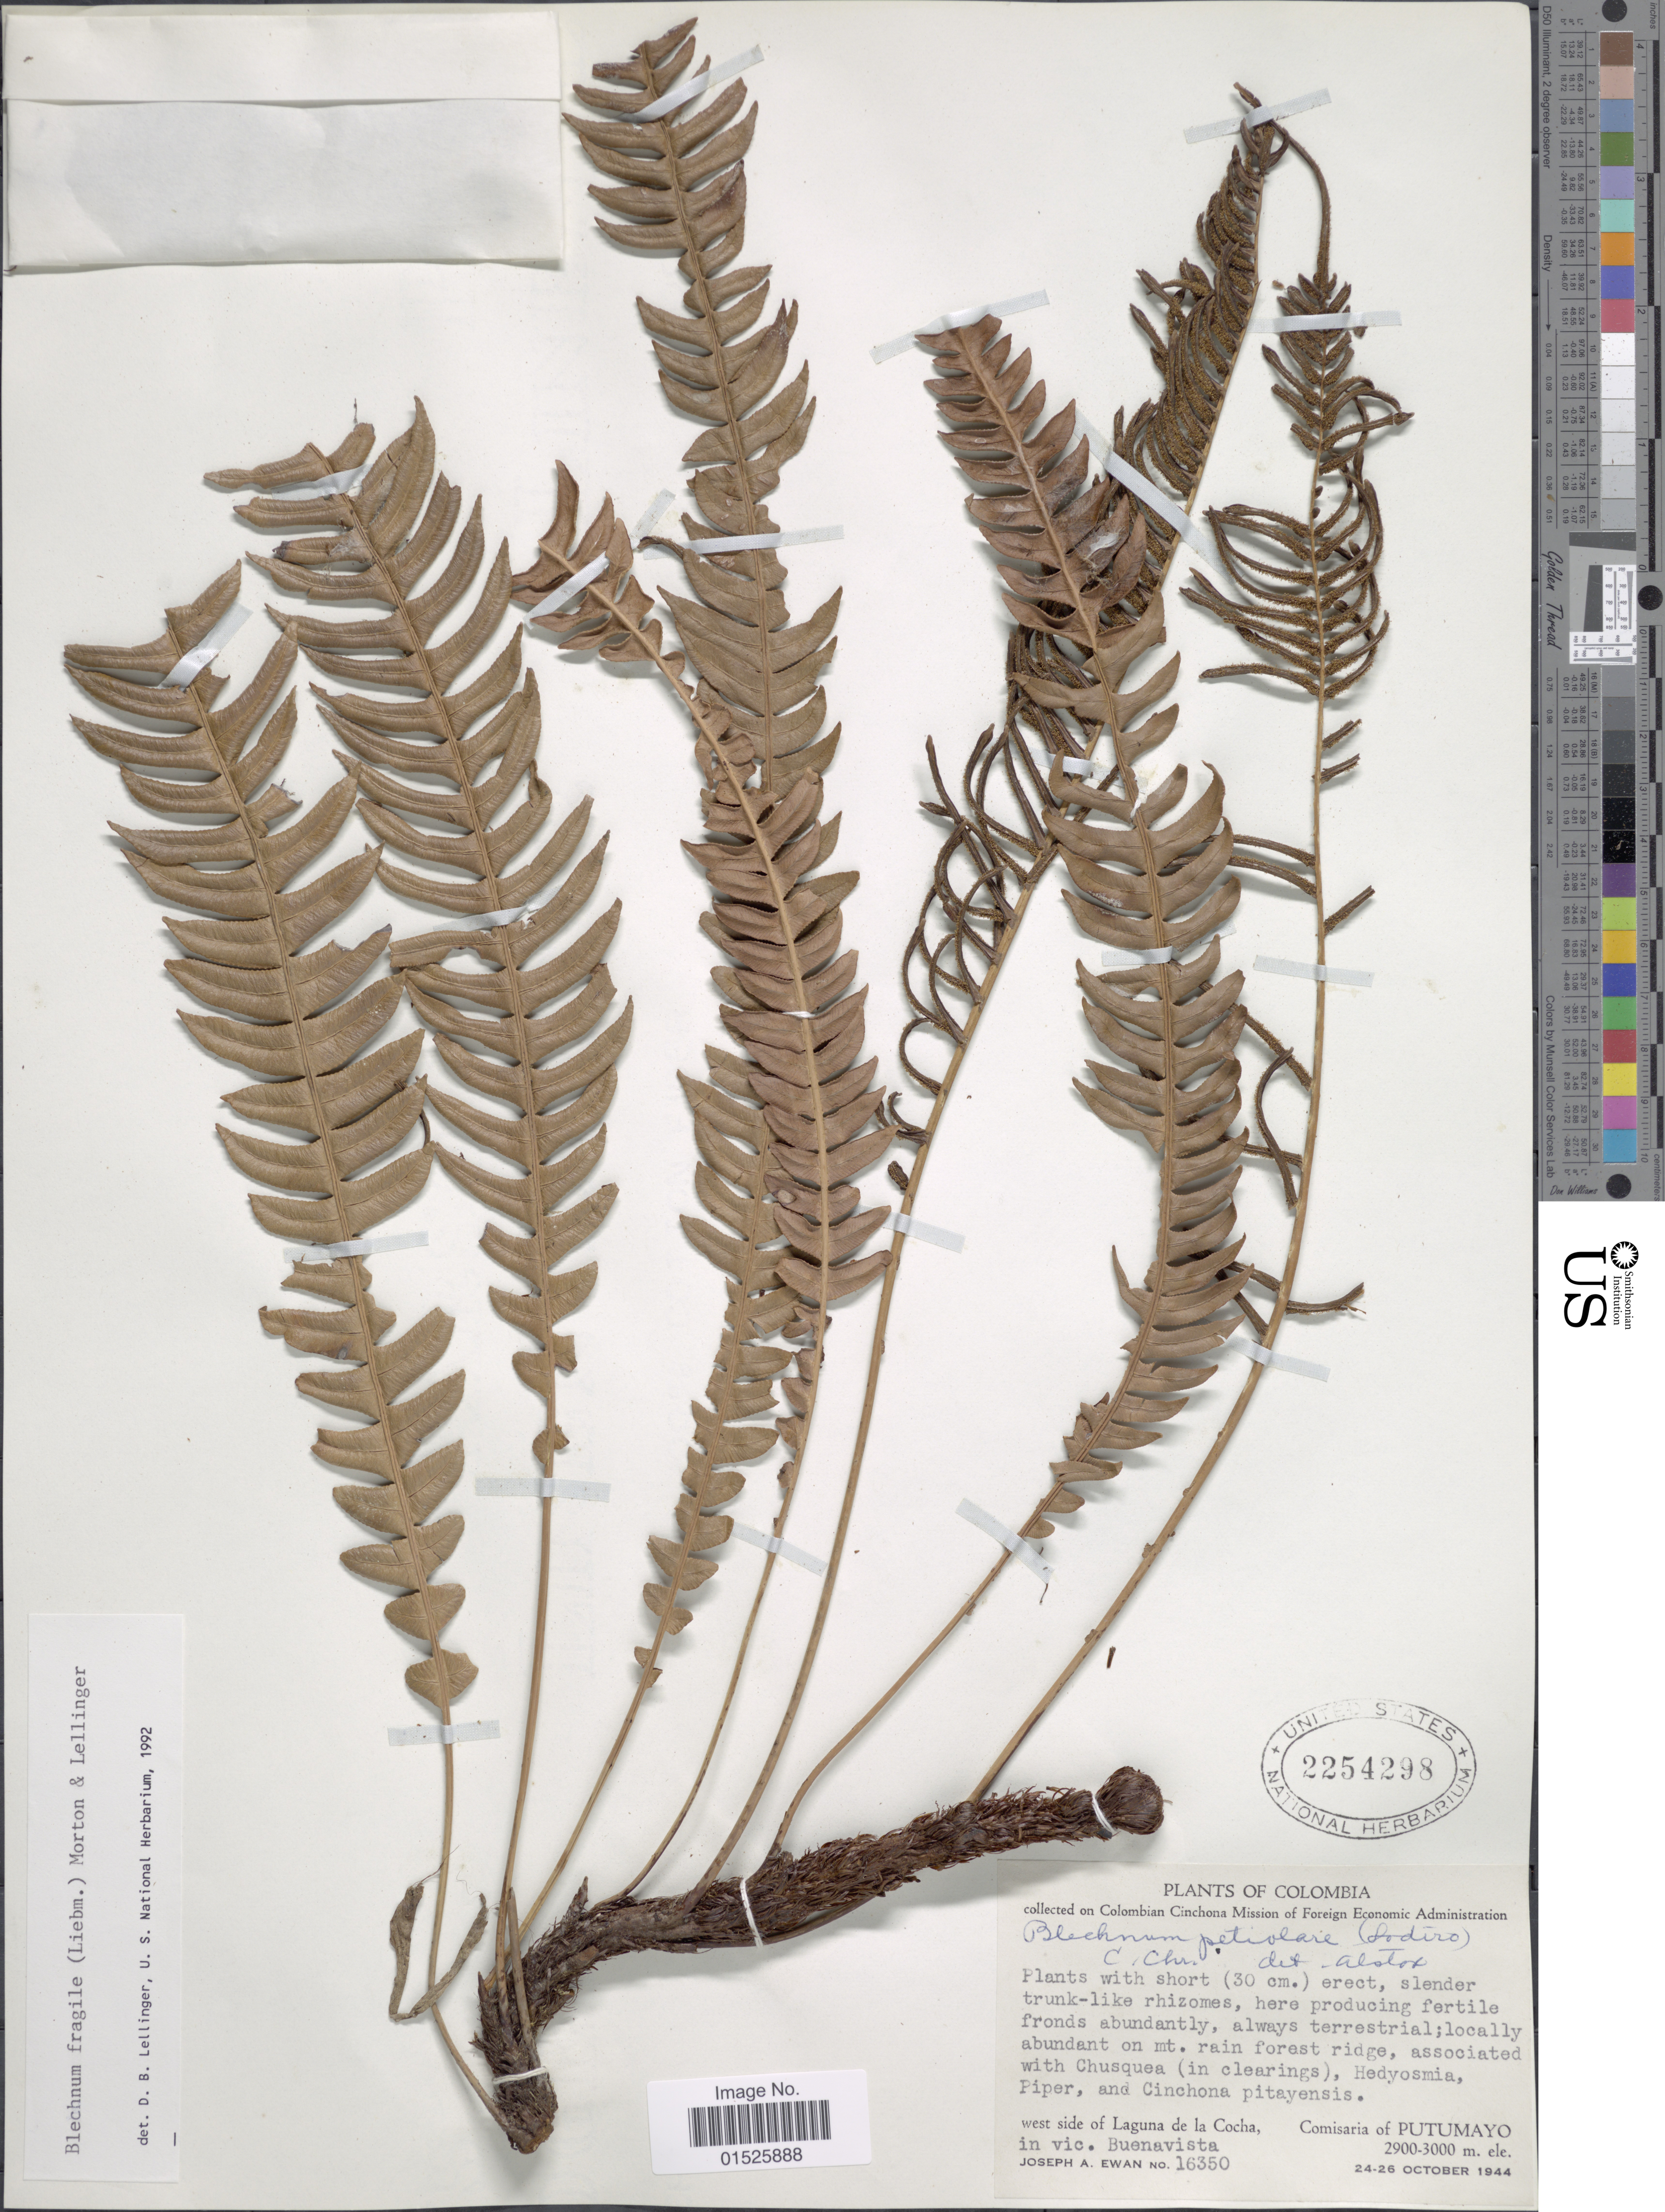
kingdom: Plantae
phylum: Tracheophyta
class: Polypodiopsida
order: Polypodiales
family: Blechnaceae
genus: Blechnum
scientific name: Blechnum fragile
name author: (Liebm.) C.V. Morton & Lellinger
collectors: J. A. Ewan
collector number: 16350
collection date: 1944-10-24/1944-10-26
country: Colombia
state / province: Putumayo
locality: West side of Laguna de la Cocha, in vic. Buenavista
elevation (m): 2900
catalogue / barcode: US 2254298